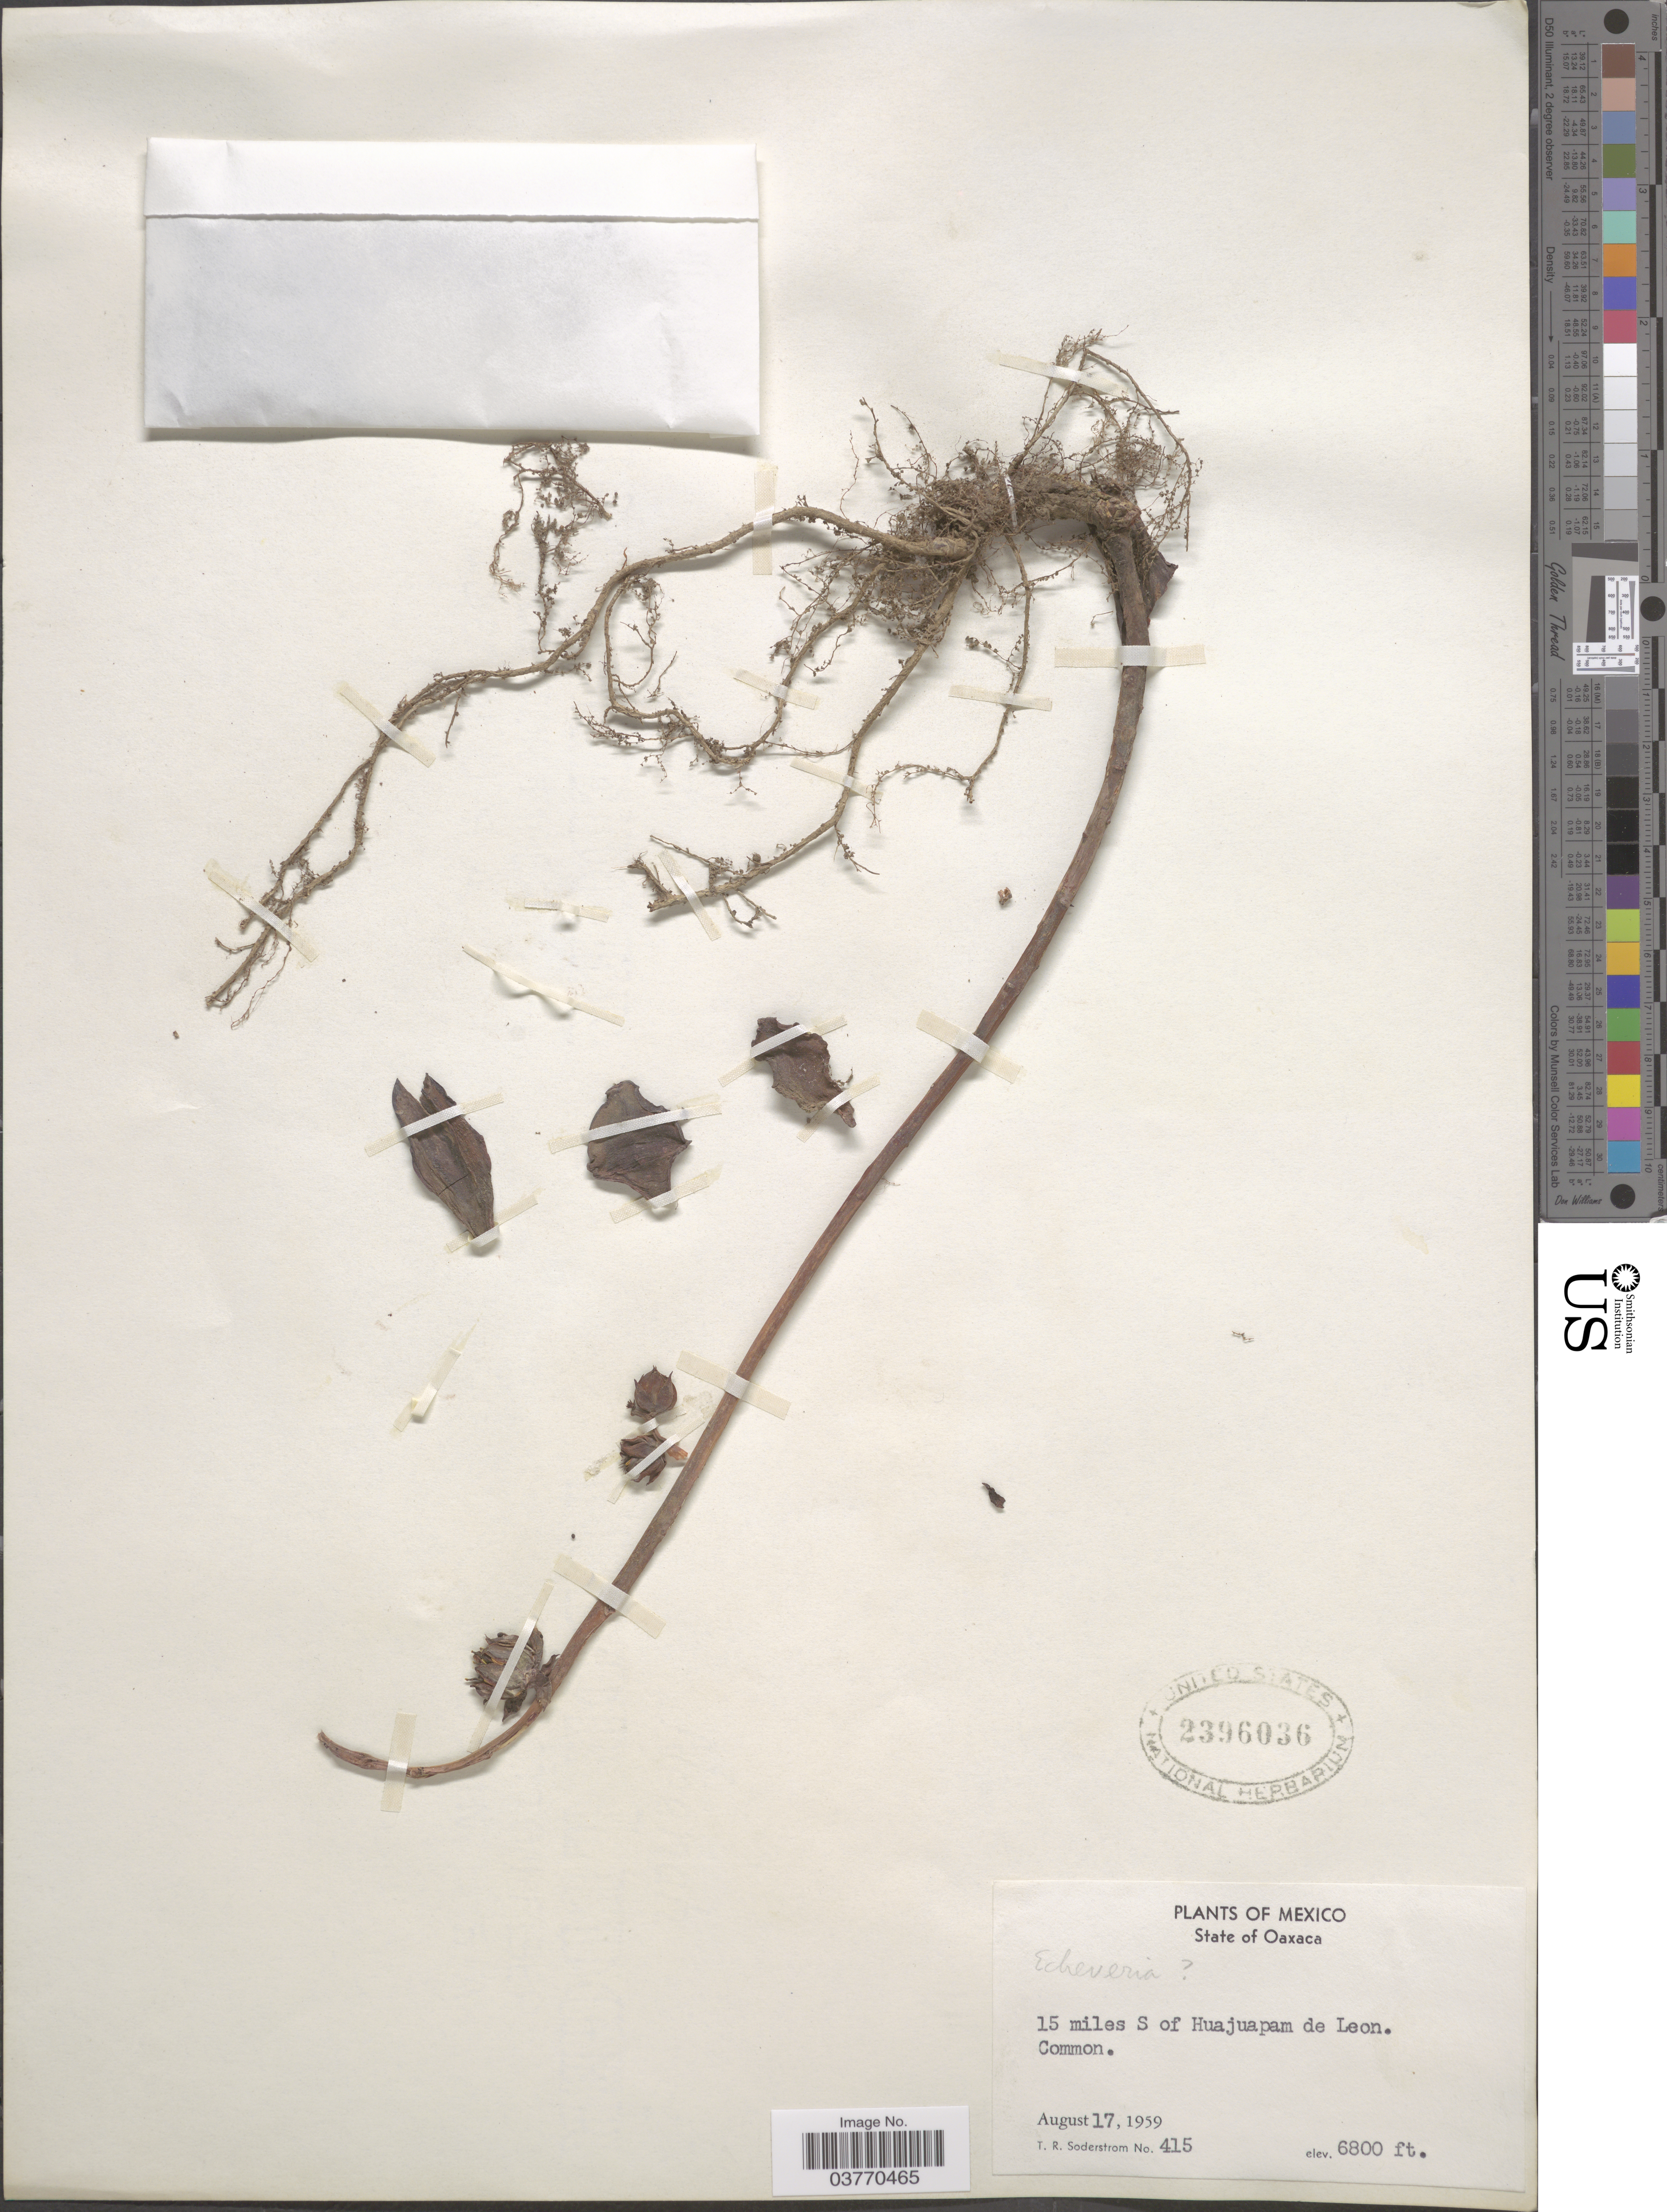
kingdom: Plantae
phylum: Tracheophyta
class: Magnoliopsida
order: Saxifragales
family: Crassulaceae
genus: Echeveria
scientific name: Echeveria sp.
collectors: T. R. Soderstrom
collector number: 415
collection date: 1959-08-17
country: Mexico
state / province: Oaxaca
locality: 15 miles S of Huajuapam de Leon.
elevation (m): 2073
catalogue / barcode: US 2396036